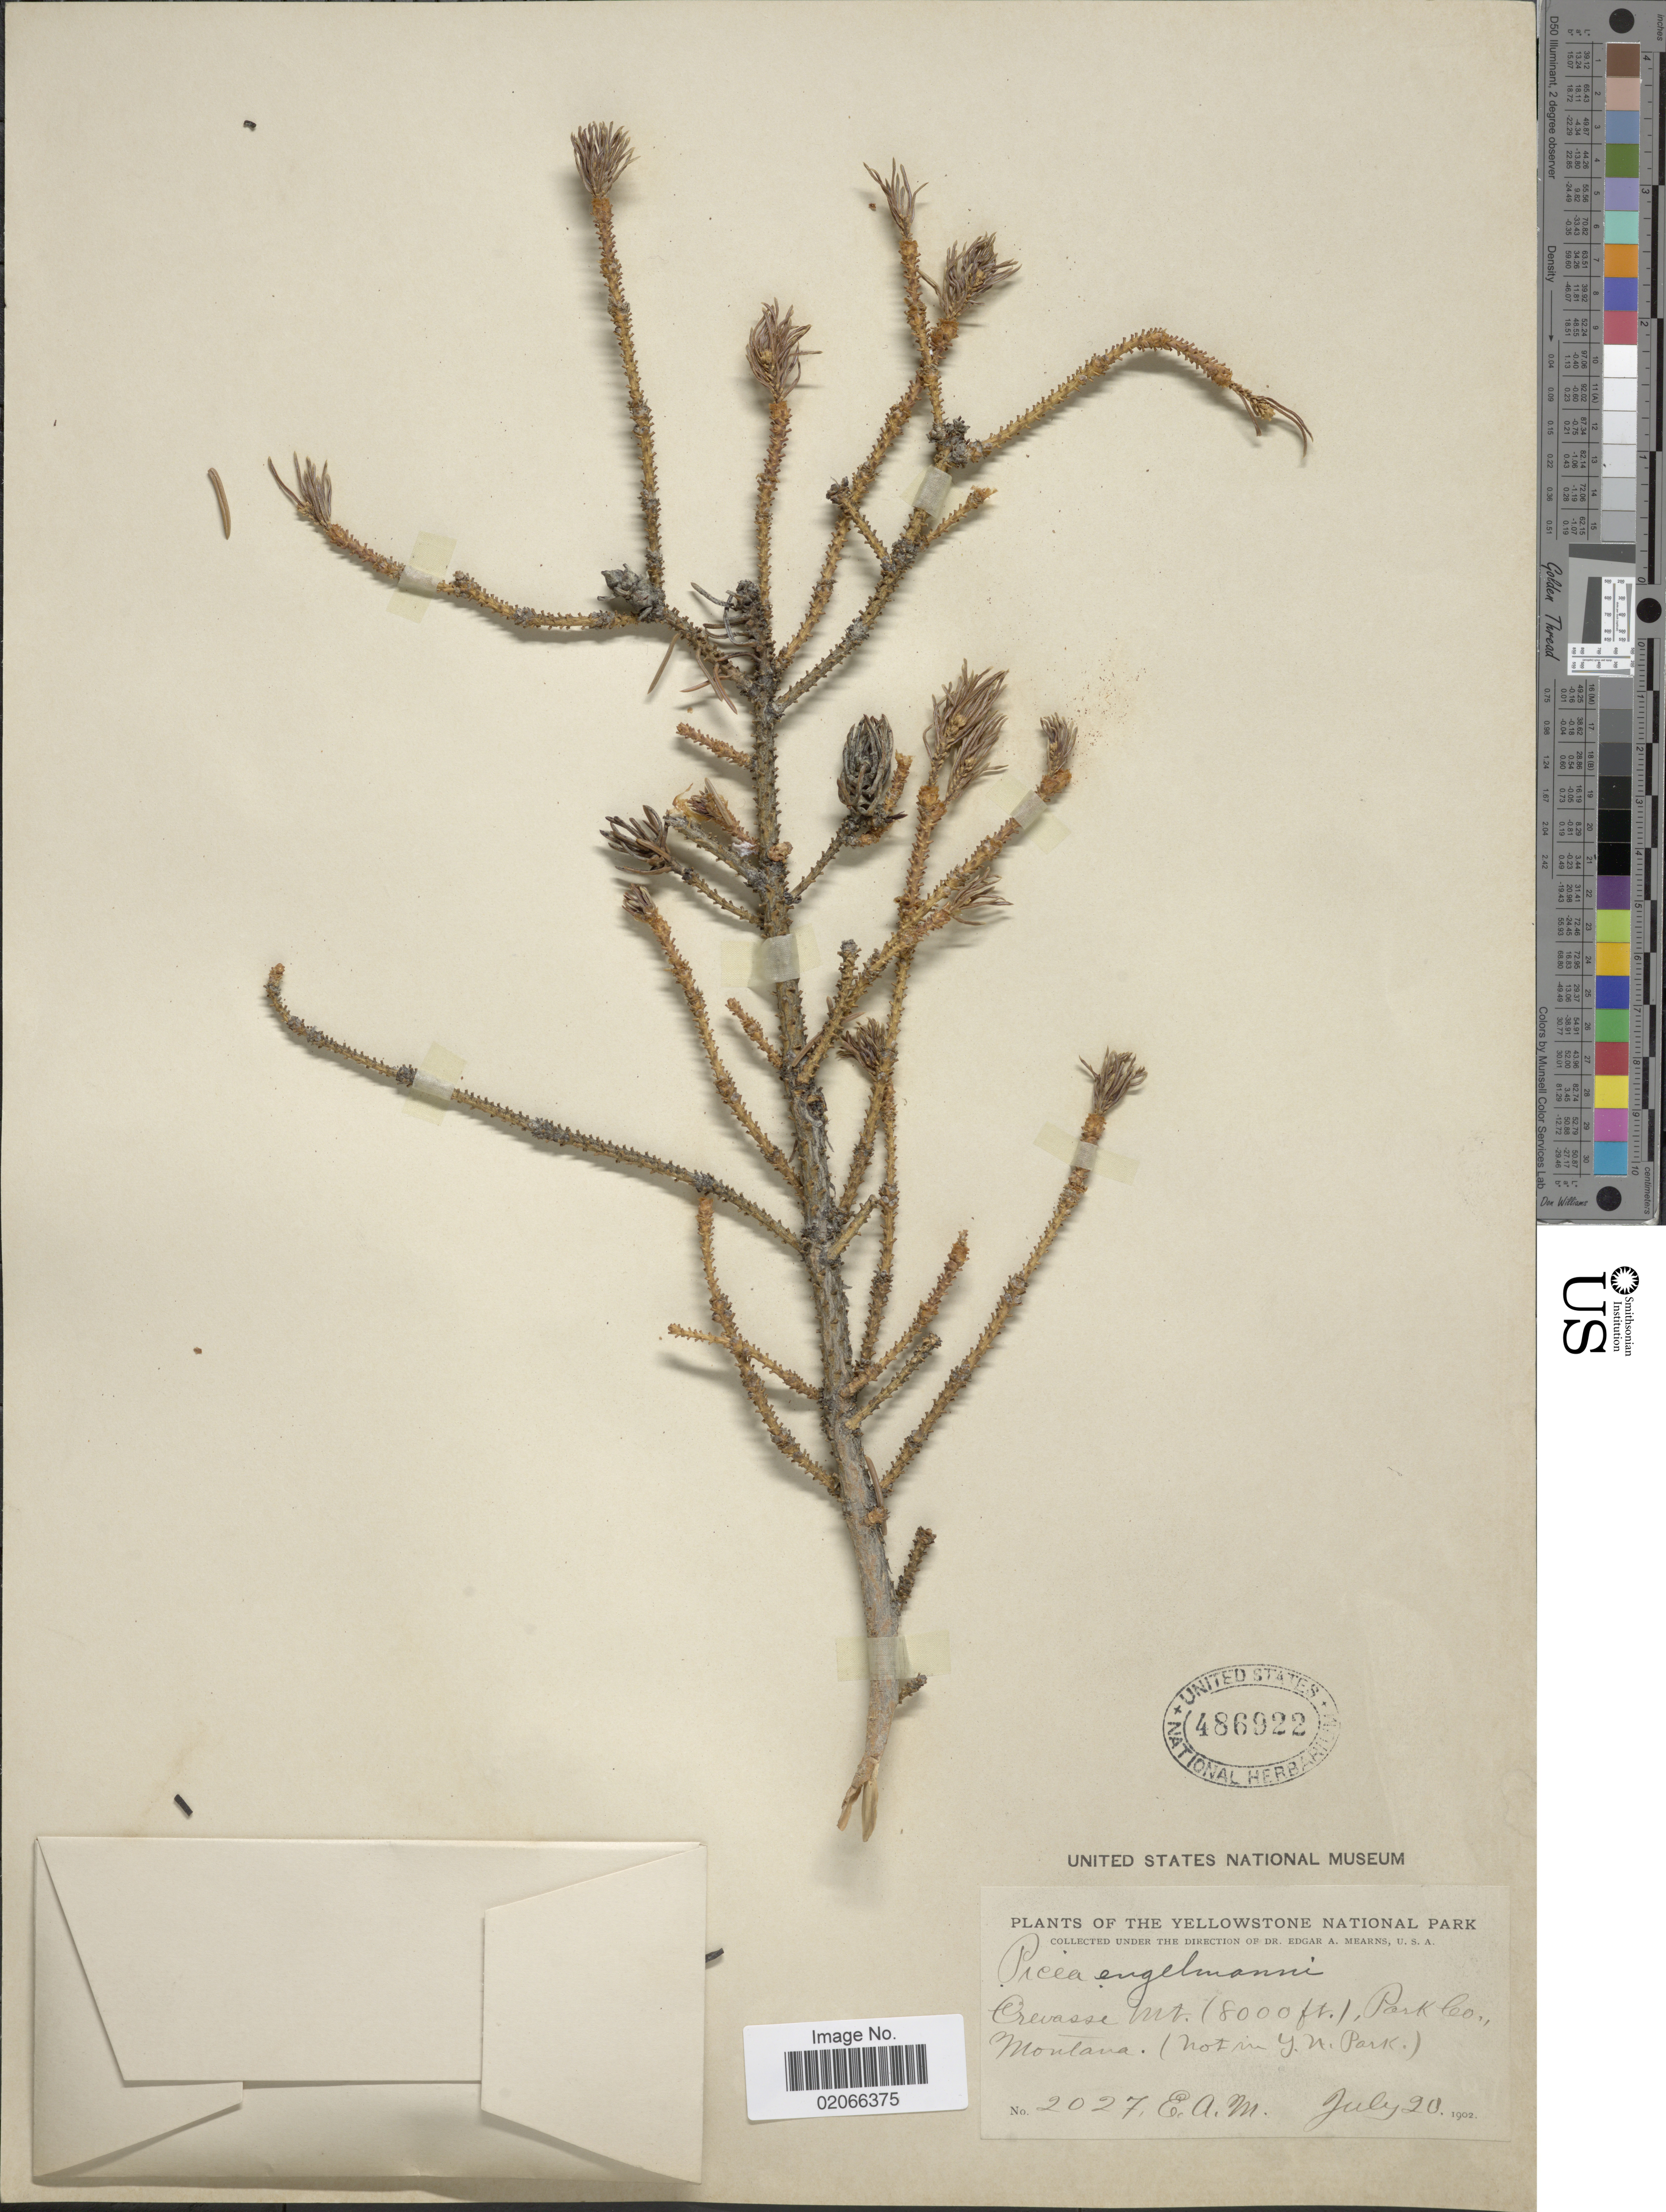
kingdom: Plantae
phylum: Tracheophyta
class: Pinopsida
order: Pinales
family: Pinaceae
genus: Picea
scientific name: Picea engelmannii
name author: Parry ex Engelm.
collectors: E. A. Mearns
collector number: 2027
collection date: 1902-07-20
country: United States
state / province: Montana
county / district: Park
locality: Crevasse Mt., Yellowstone National Park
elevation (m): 2438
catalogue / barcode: US 486922